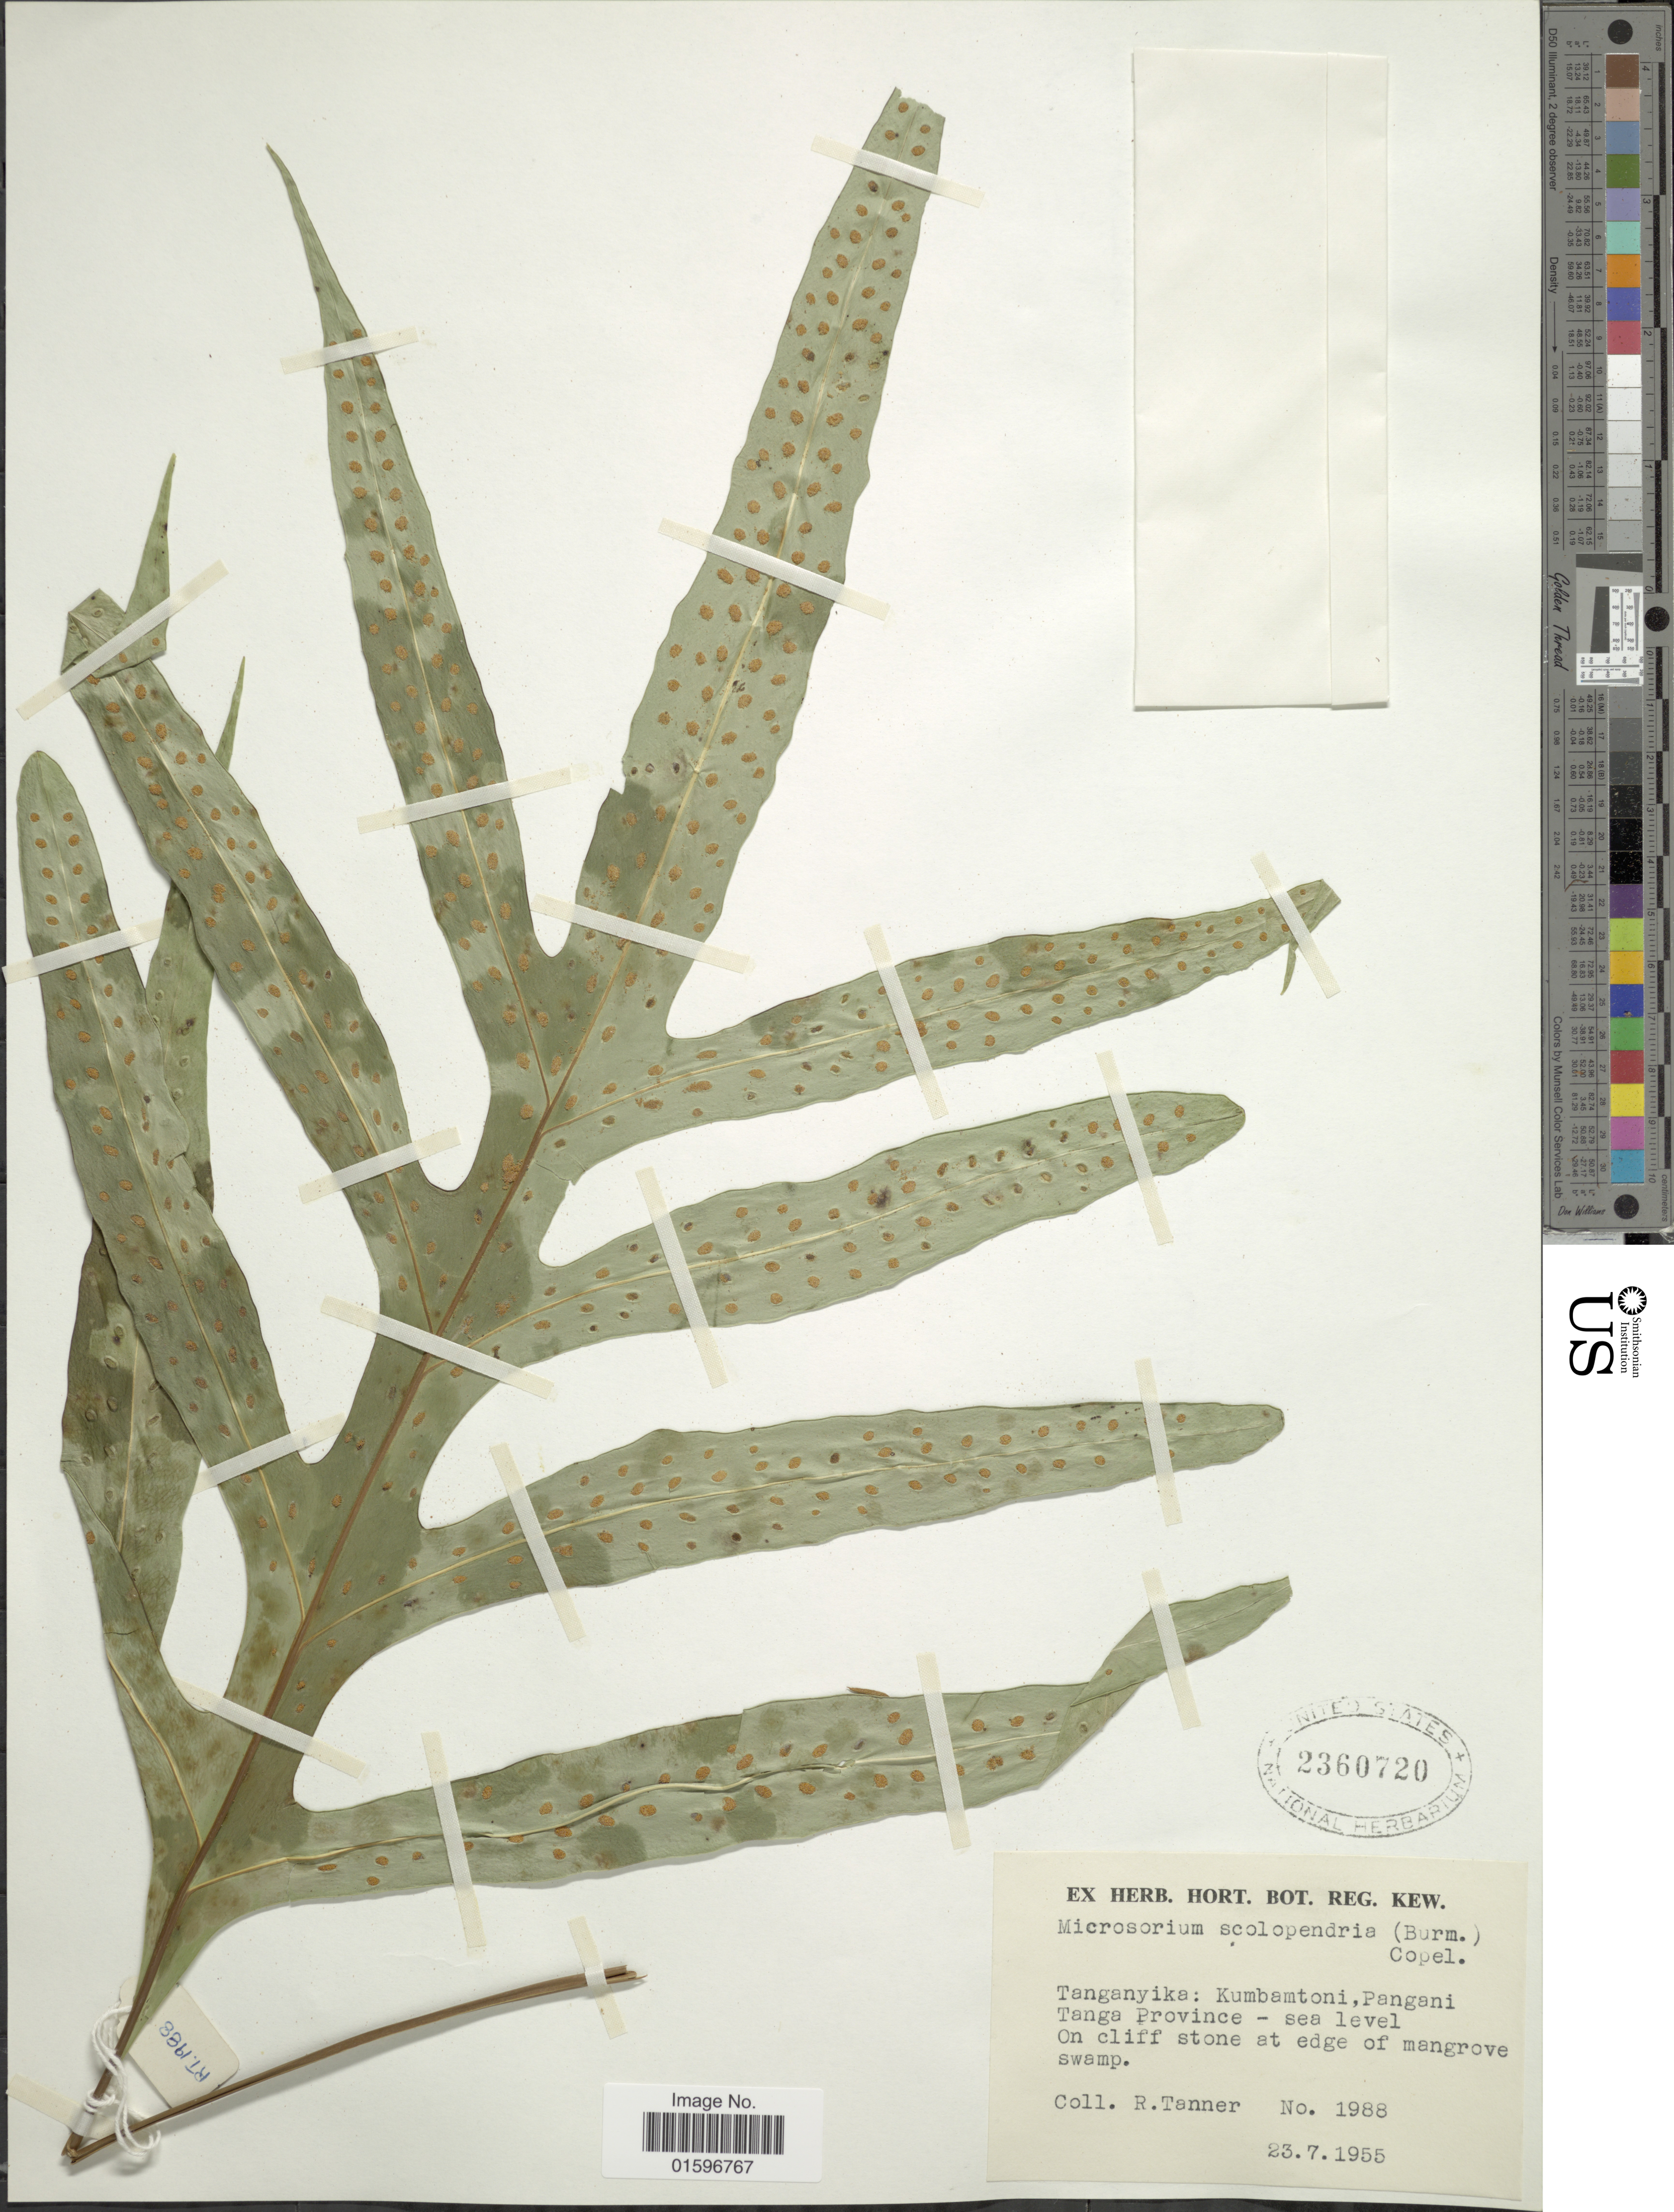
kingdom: Plantae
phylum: Tracheophyta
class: Polypodiopsida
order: Polypodiales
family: Polypodiaceae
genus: Polypodium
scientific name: Polypodium scolopendria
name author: Burm. f.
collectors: R. Tanner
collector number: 1988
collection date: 1955-07-23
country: Tanzania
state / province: Tanga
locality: Tanganyika: kumbamtoni, Pangani. Tanga Province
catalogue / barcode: US 2360720